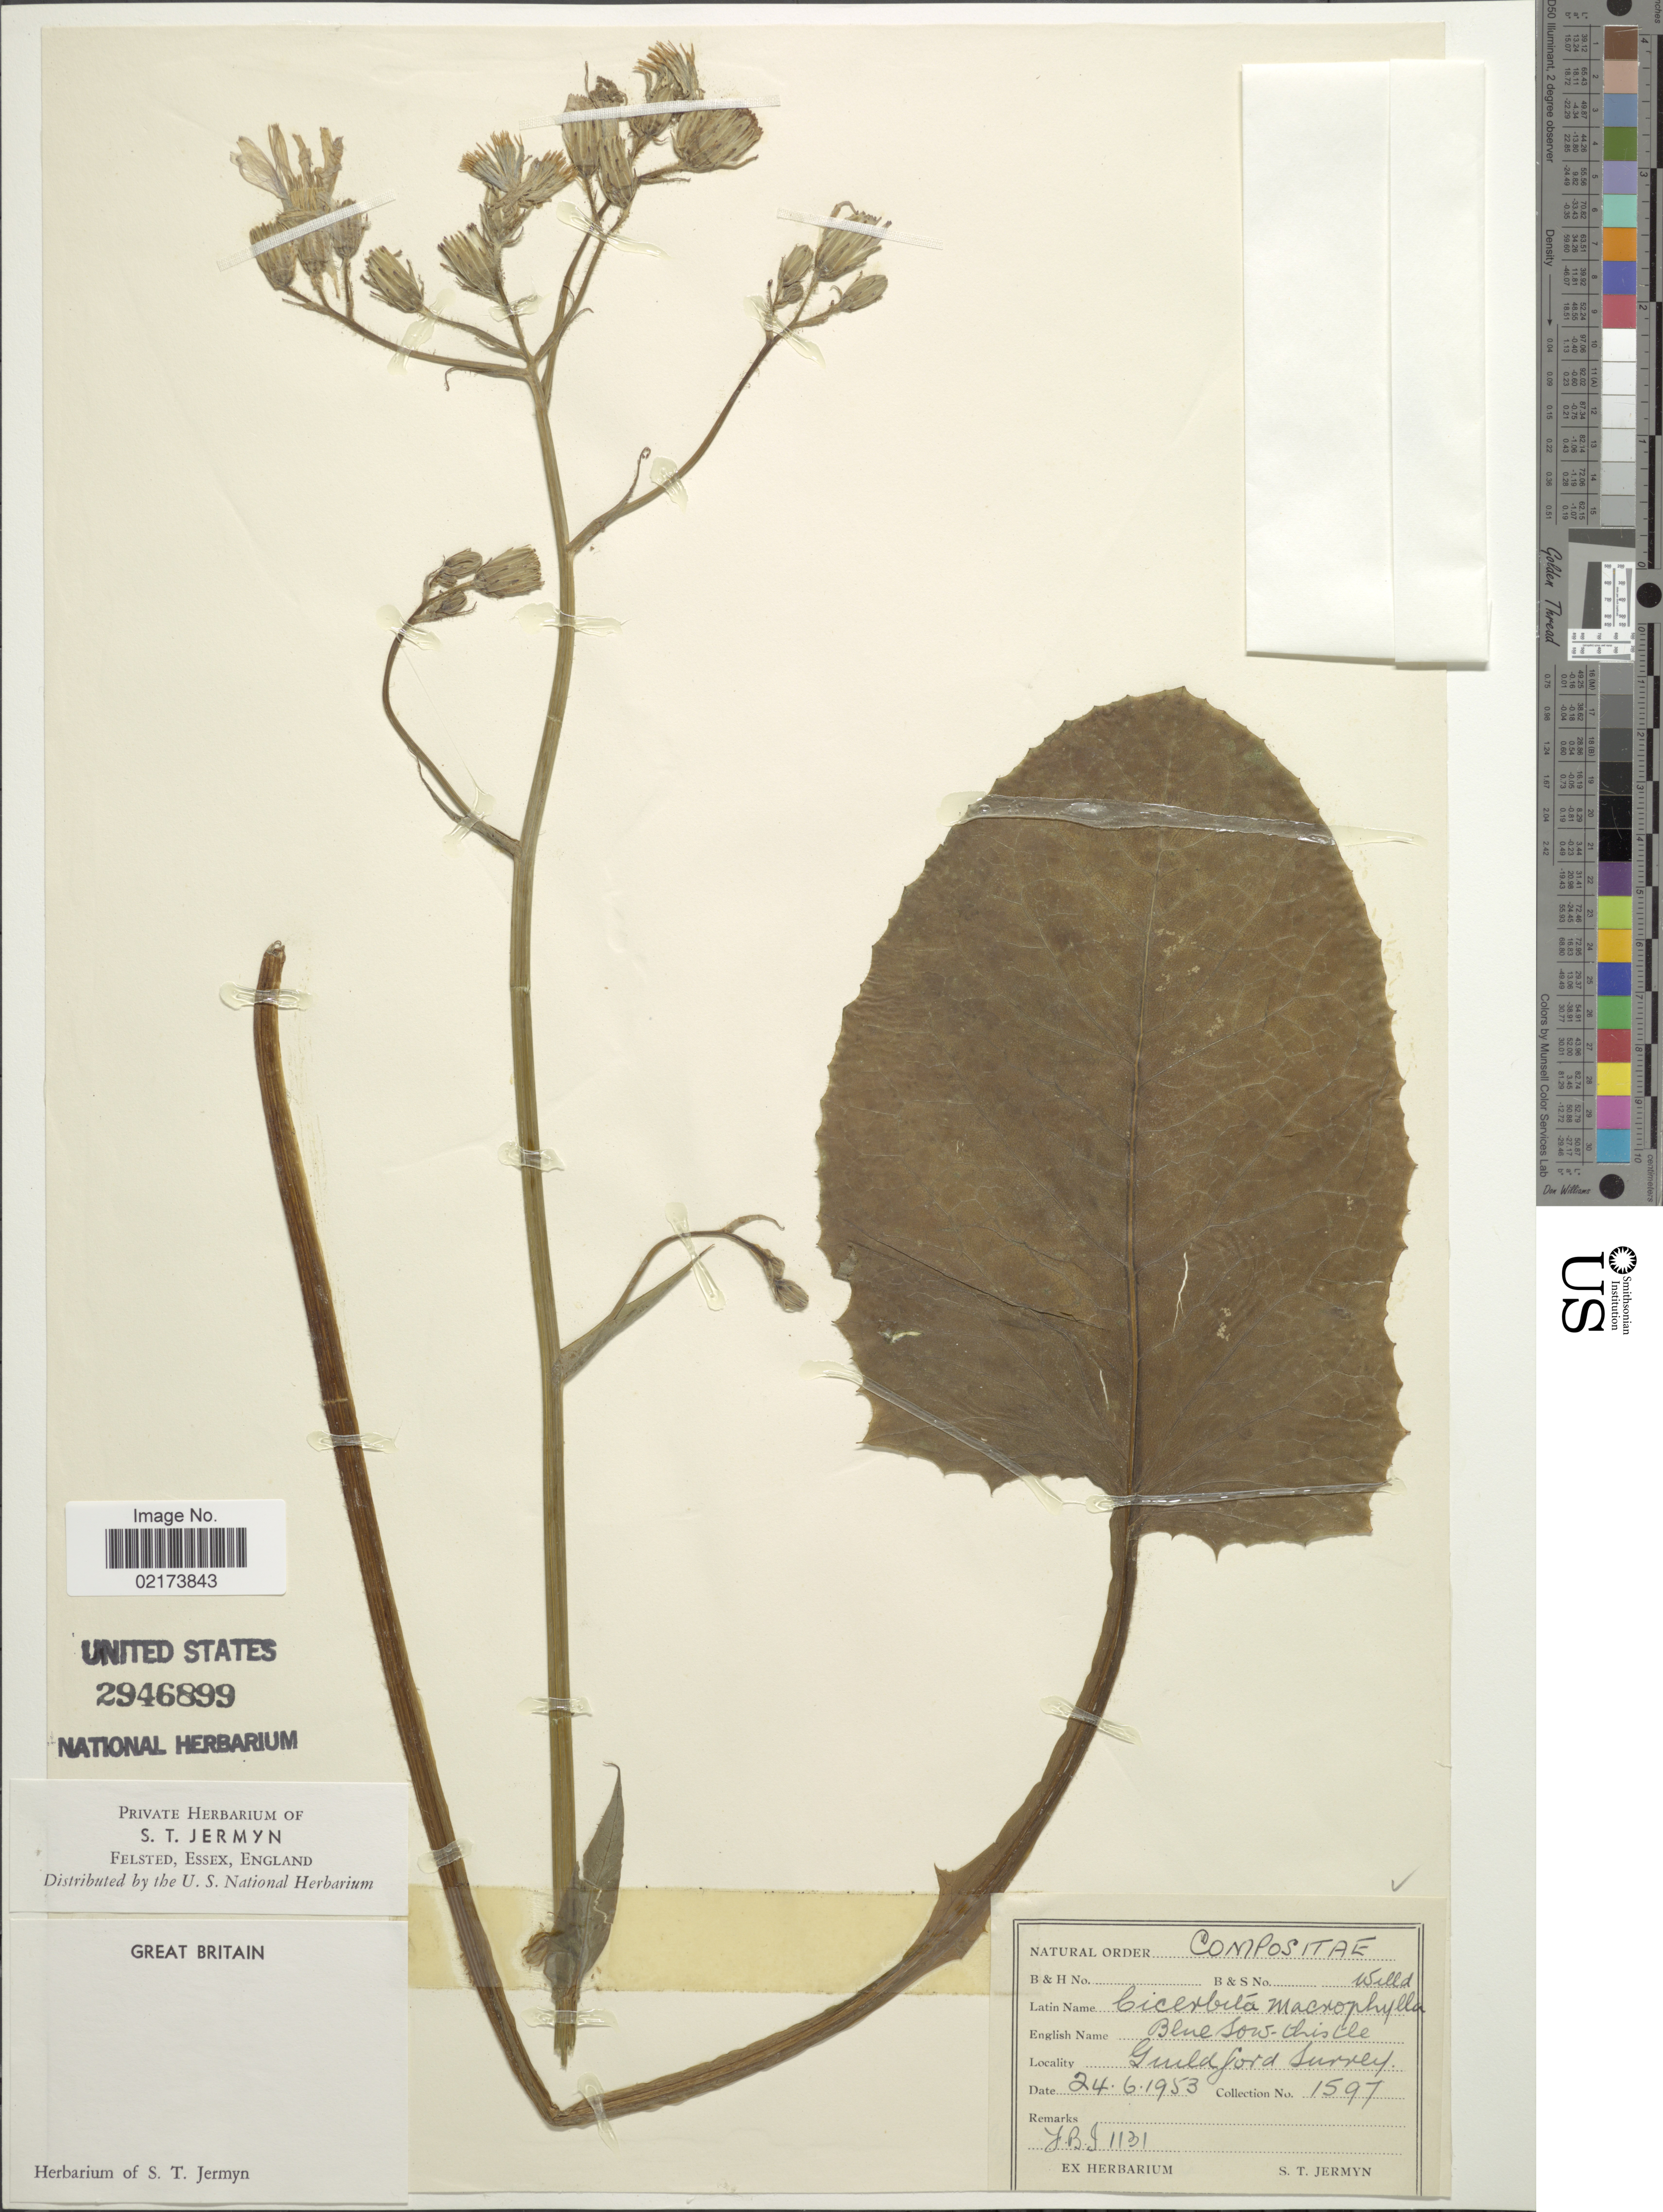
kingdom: Plantae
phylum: Tracheophyta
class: Magnoliopsida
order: Asterales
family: Asteraceae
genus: Lactuca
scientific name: Lactuca macrophylla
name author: (Willd.) A. Gray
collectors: ex herb. S. T. Jermyn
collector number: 1597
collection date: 1953-06-24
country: United Kingdom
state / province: England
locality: Great Britain, Guildford, Surrey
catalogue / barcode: US 2946899